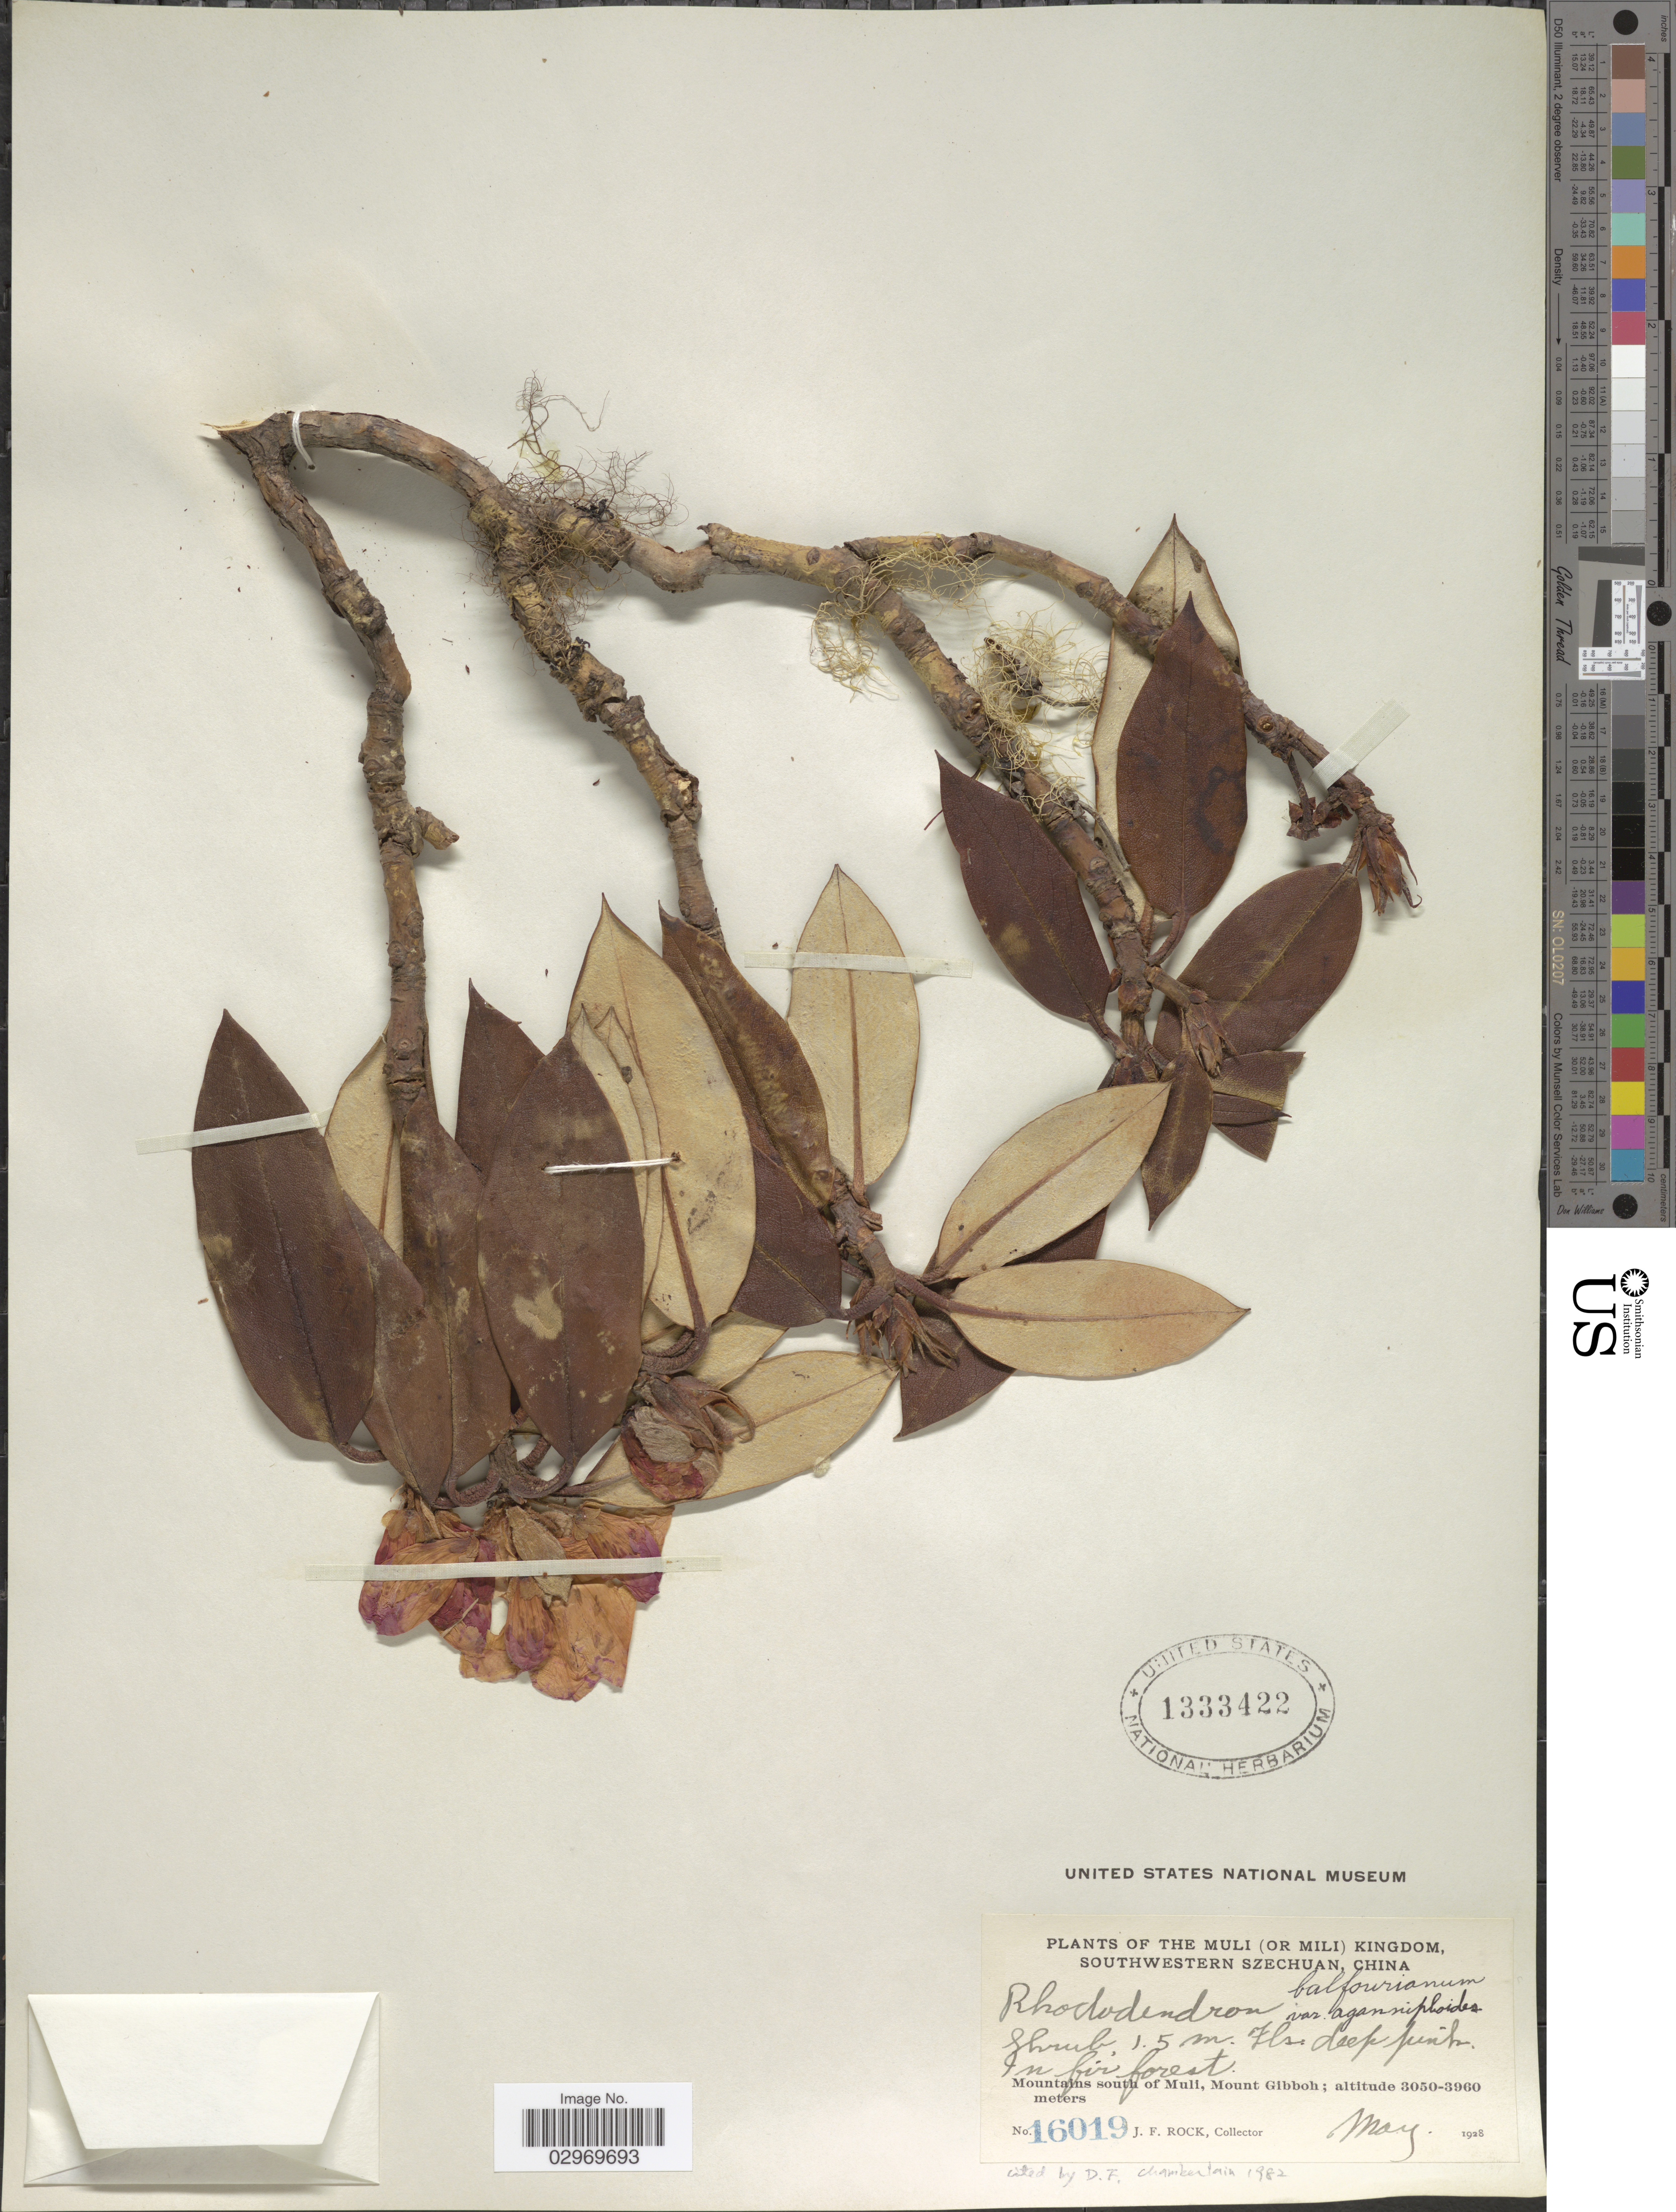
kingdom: Plantae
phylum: Tracheophyta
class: Magnoliopsida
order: Ericales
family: Ericaceae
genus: Rhododendron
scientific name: Rhododendron balfourianum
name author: Diels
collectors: J. Rock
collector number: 16019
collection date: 1928-05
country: China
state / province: Sichuan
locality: The Muli (or Mili) Kingdom, Southwestern Szechuan. In fir forest. Mountains south of Muli, Mount Gibboh.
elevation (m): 3050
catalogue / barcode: US 1333422